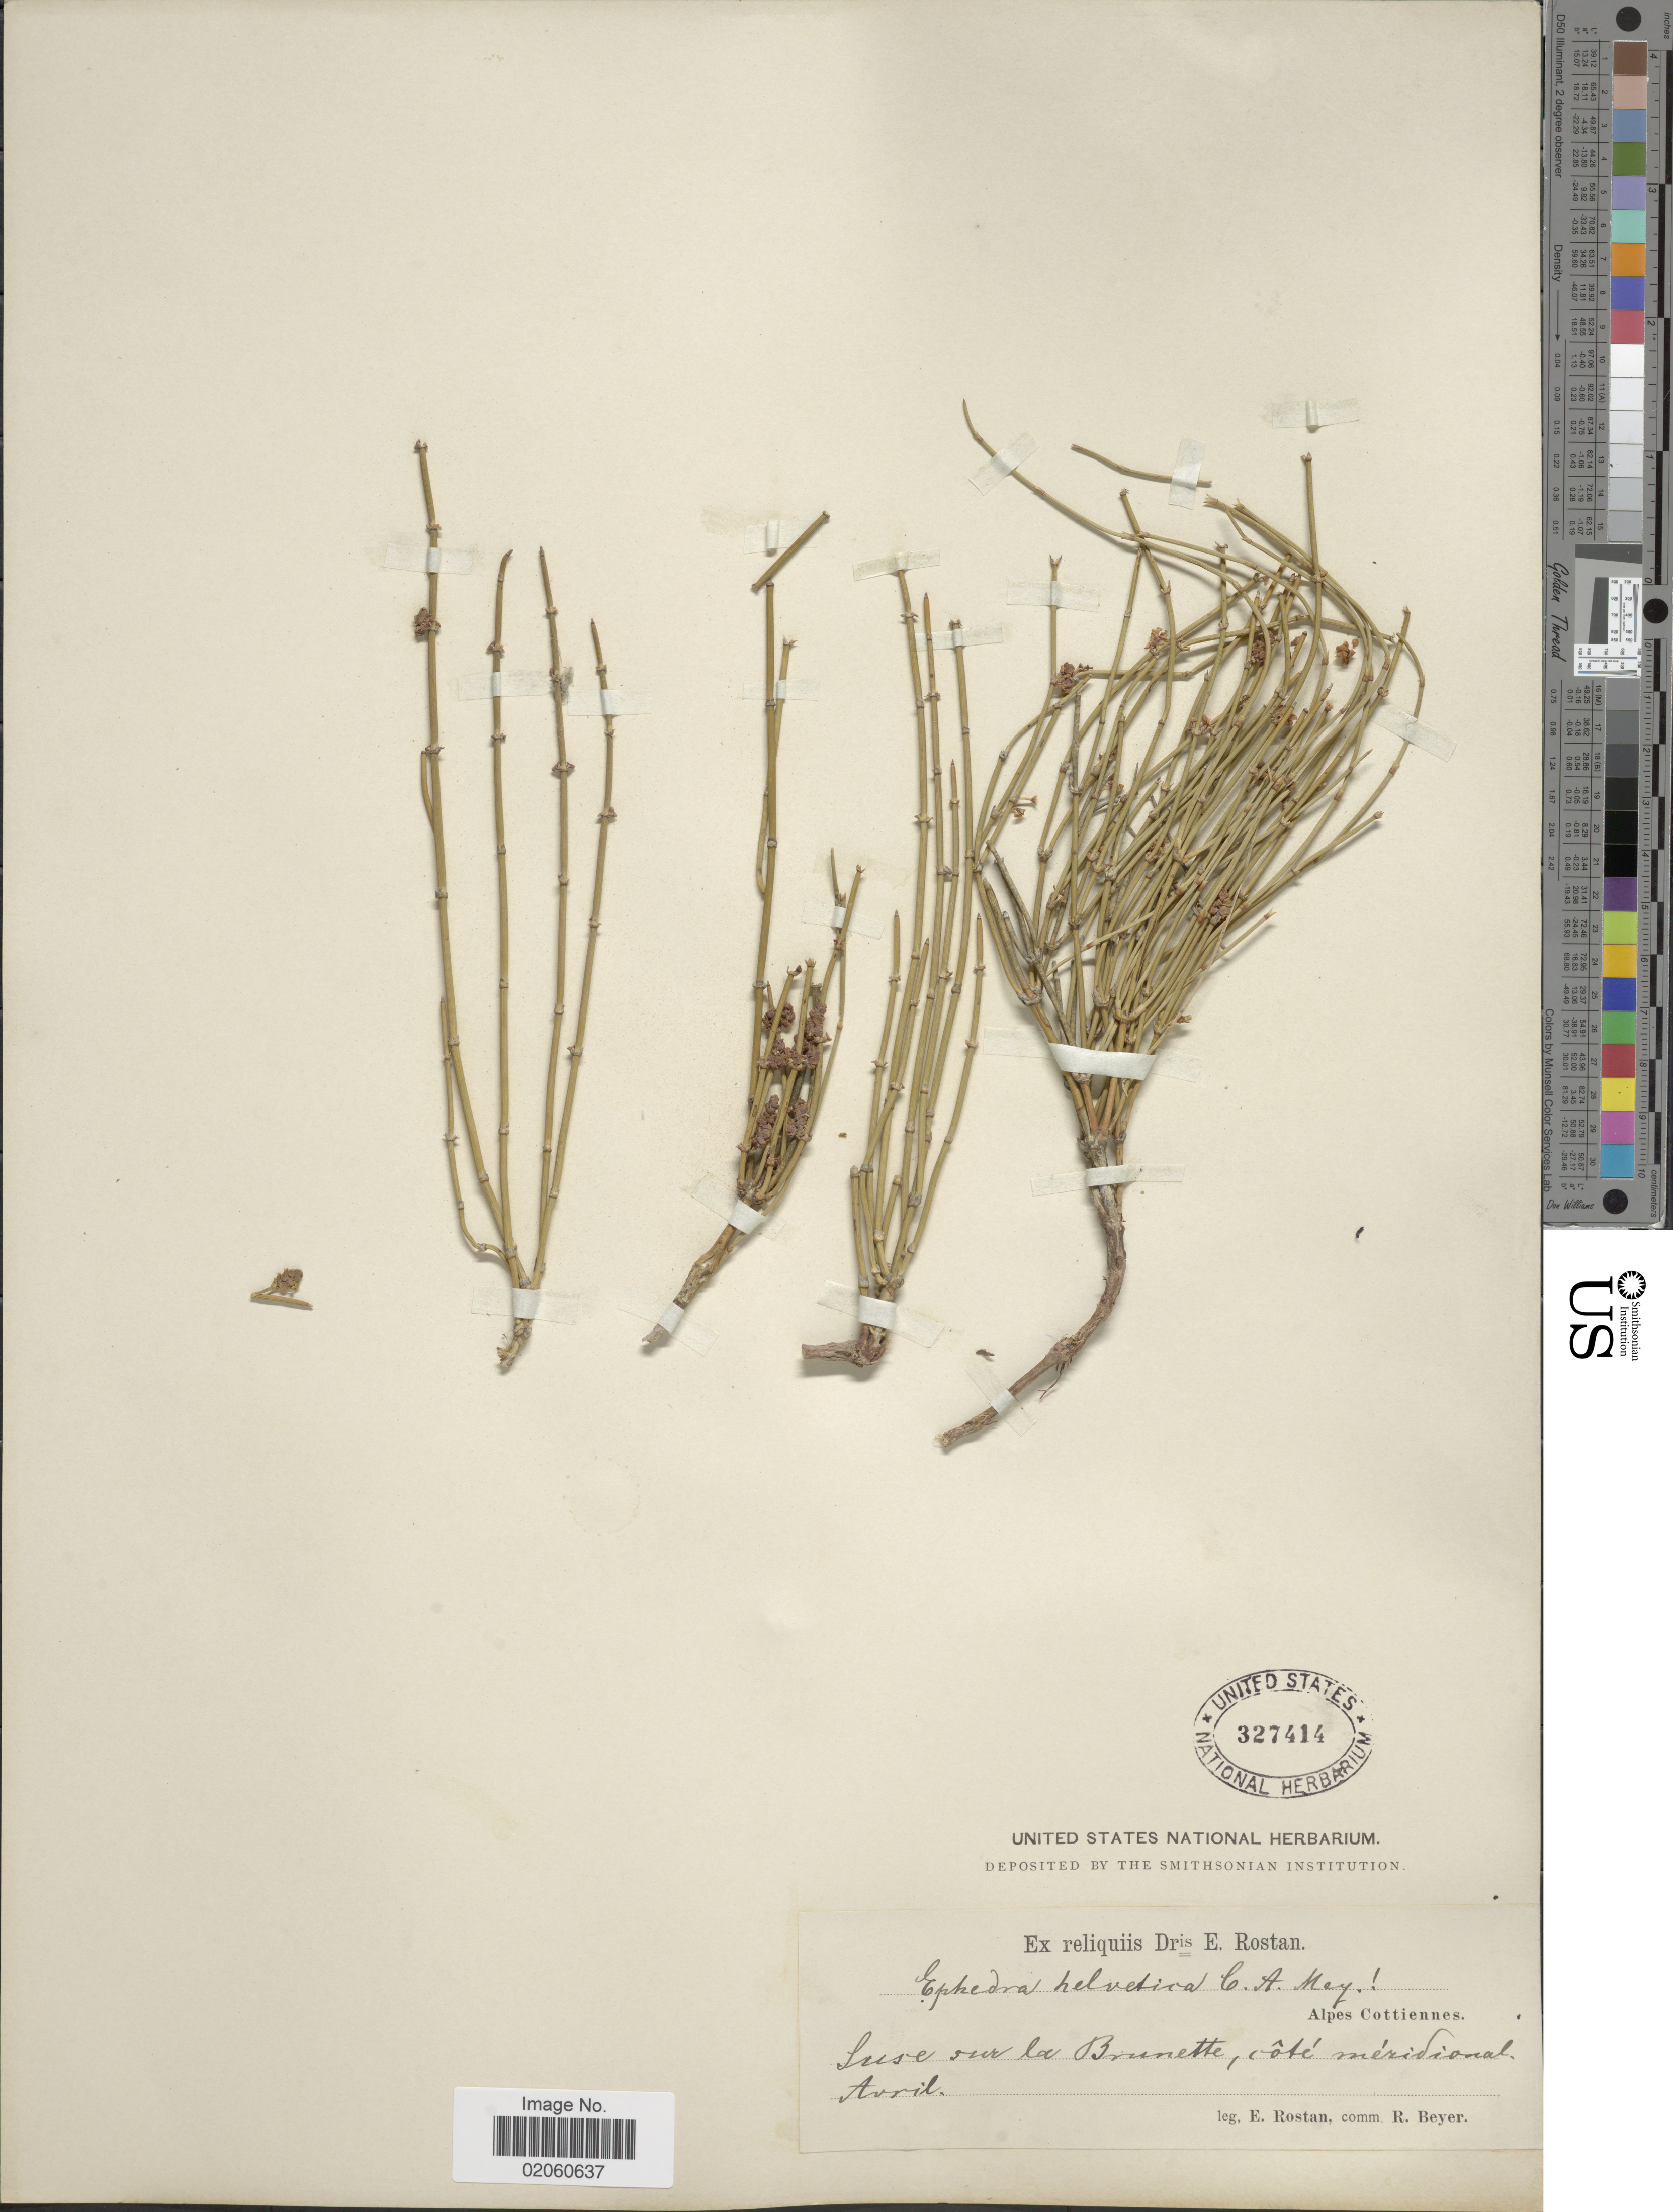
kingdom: Plantae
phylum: Tracheophyta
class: Gnetopsida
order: Ephedrales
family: Ephedraceae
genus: Ephedra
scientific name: Ephedra helvetica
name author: C.A. Mey.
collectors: E. Rostan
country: France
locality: Alpes Cottiennes, Suise sur la Brunette, cote meridional. [interpreted]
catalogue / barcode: US 327414